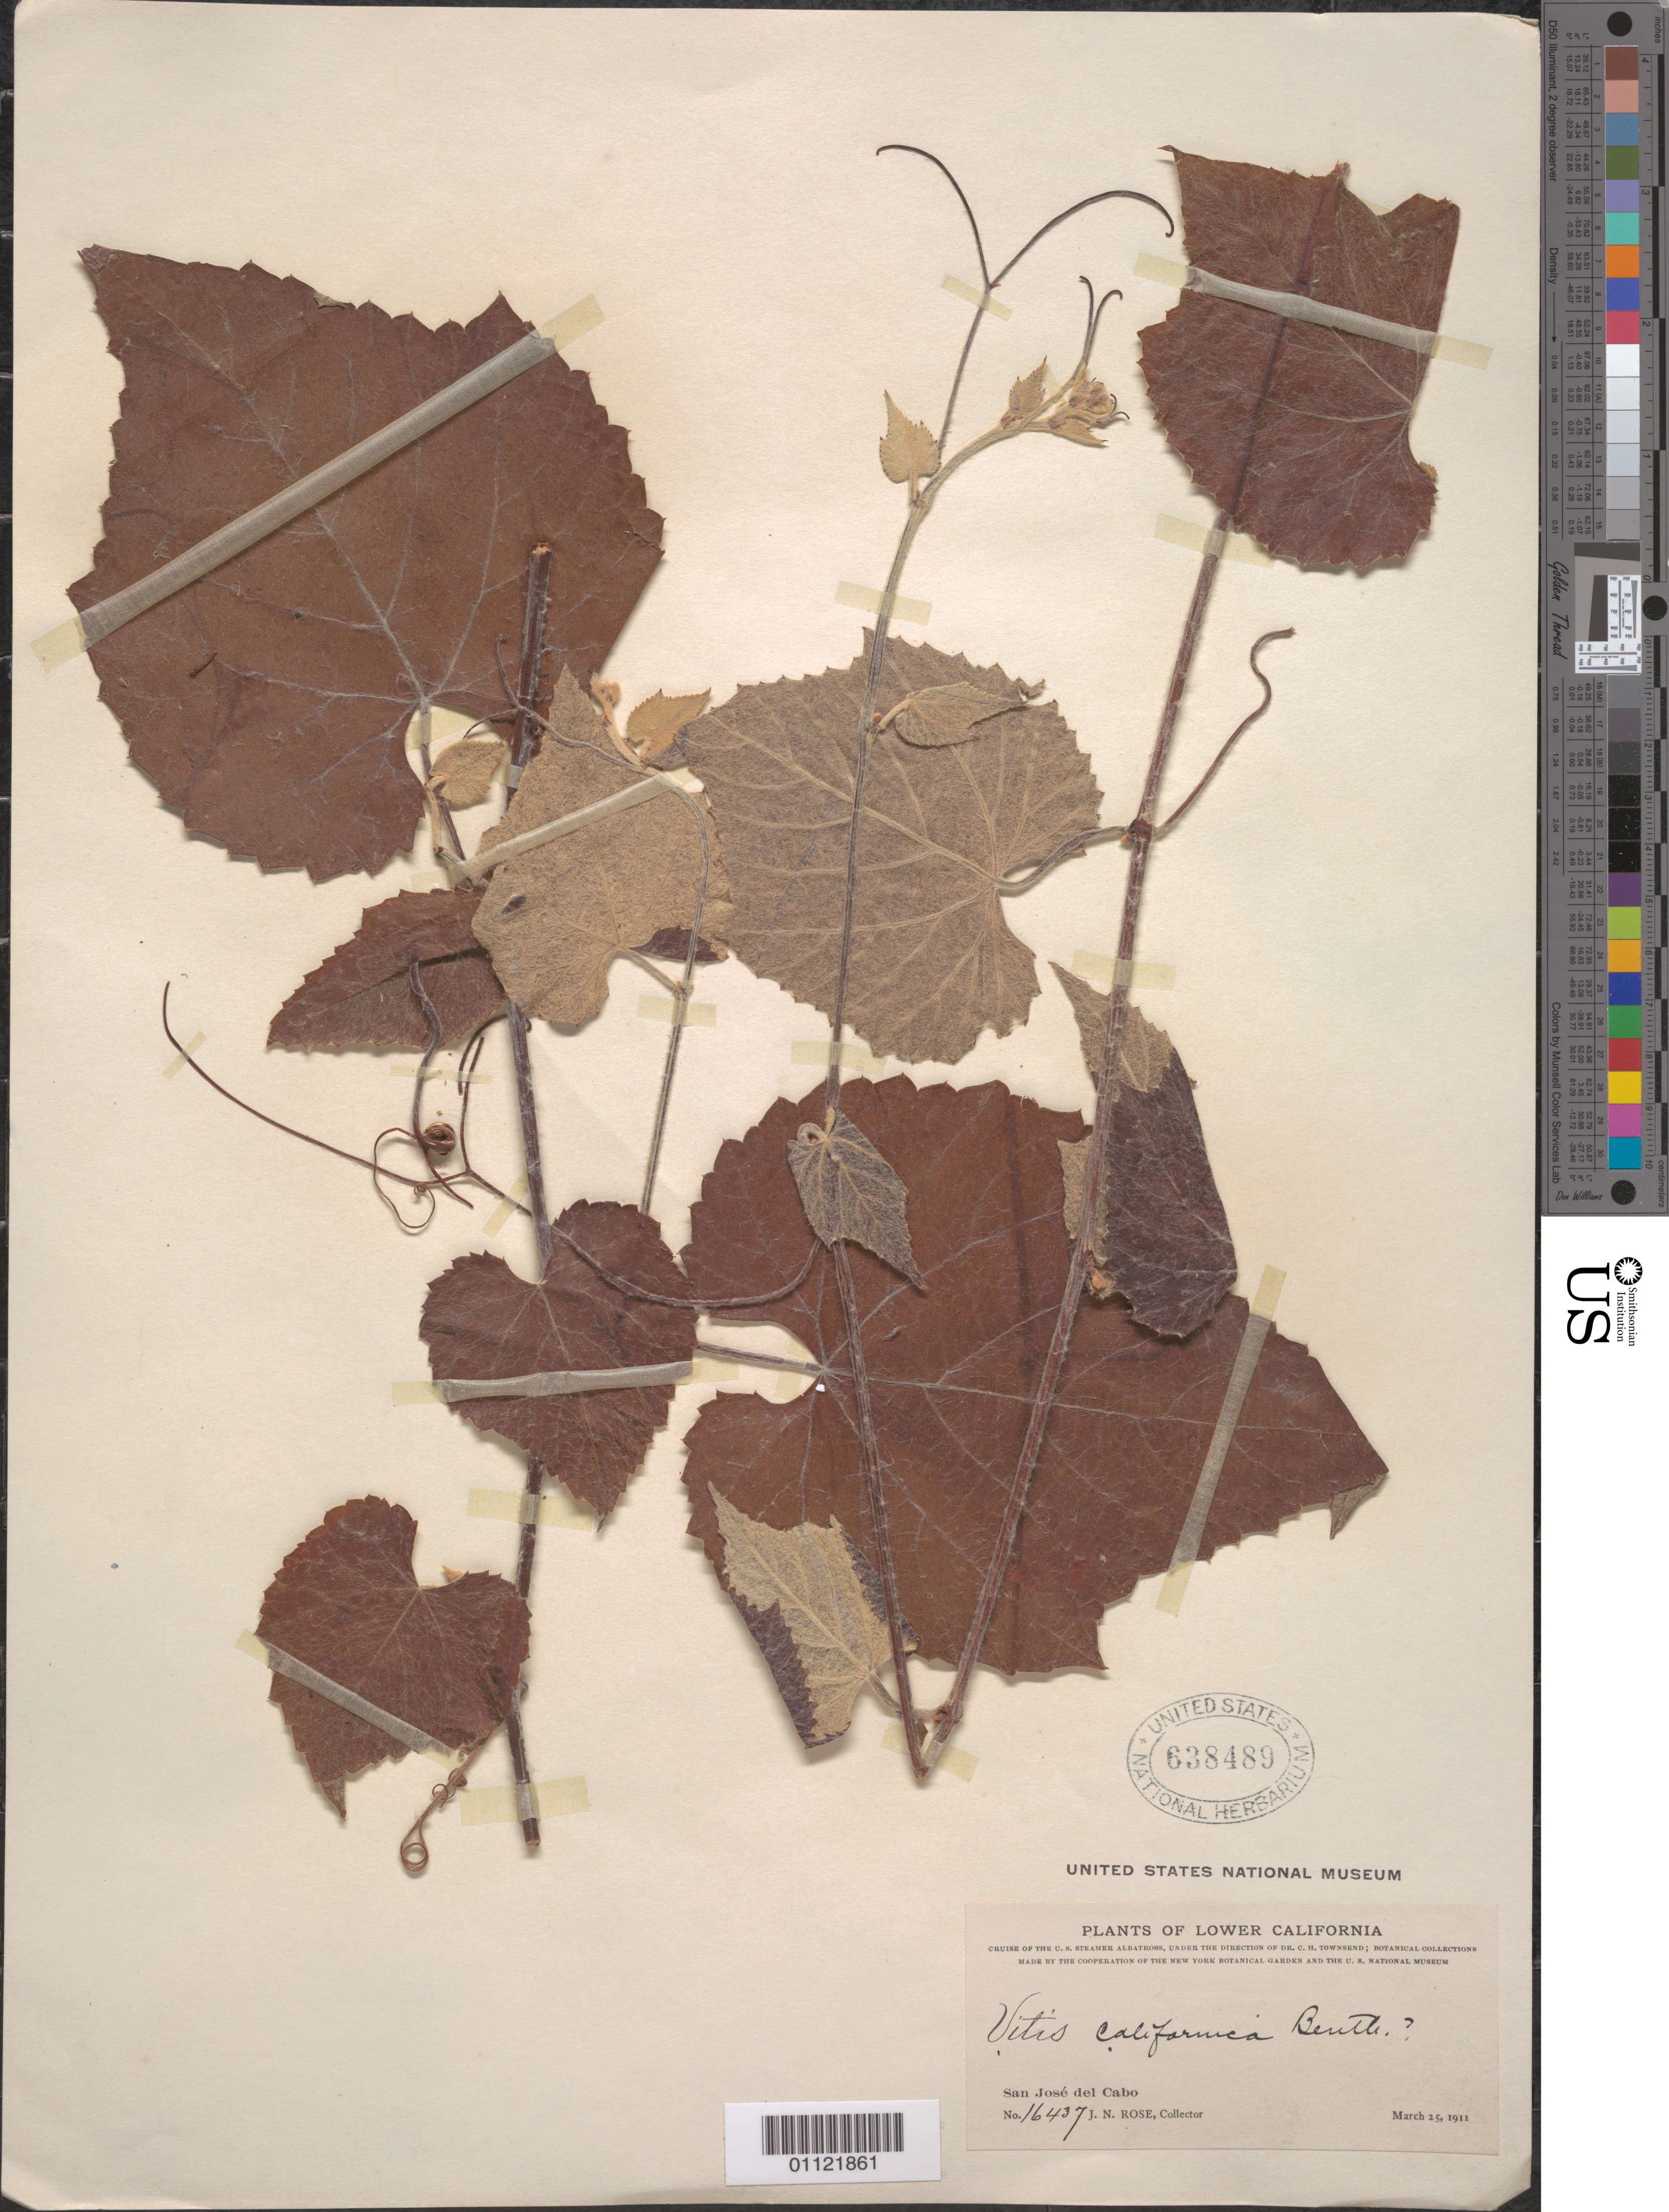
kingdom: Plantae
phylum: Tracheophyta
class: Magnoliopsida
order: Vitales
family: Vitaceae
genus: Vitis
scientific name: Vitis sp.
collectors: J. N. Rose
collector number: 16437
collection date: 1911-03-25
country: Mexico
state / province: Baja California Sur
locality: San Jose del Cabo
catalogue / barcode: US 16437